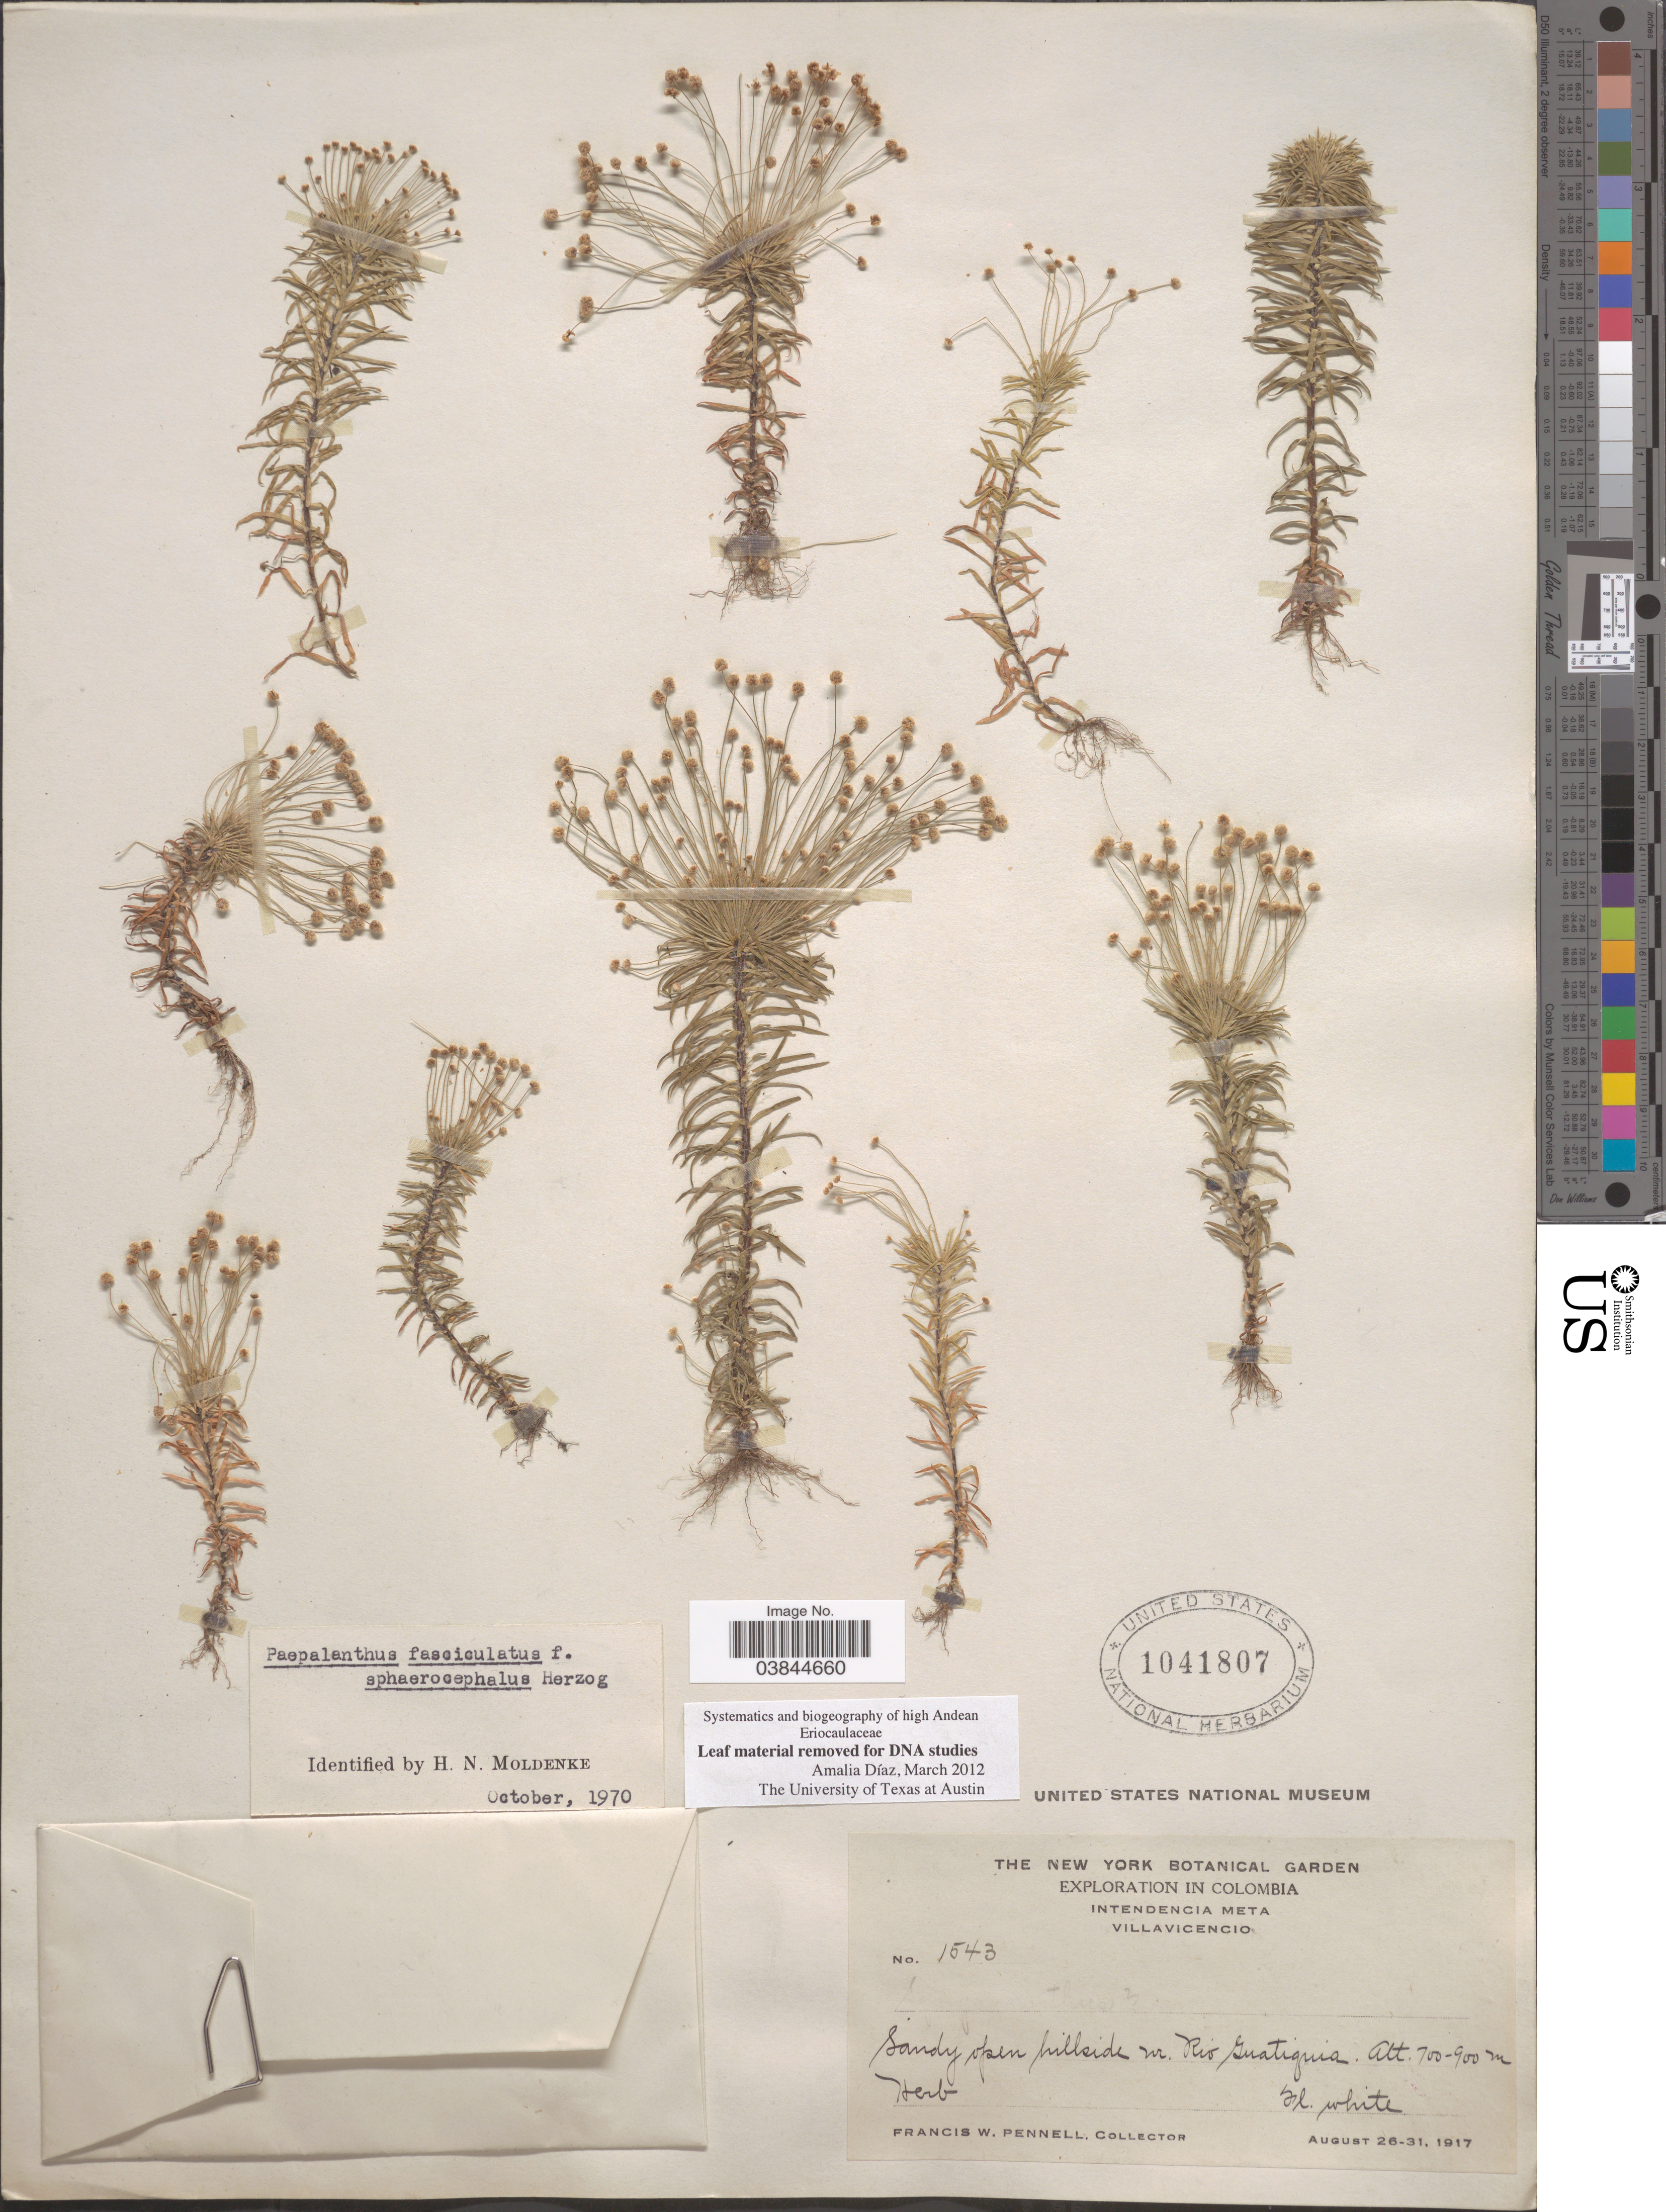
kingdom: Plantae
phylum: Tracheophyta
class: Liliopsida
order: Poales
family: Eriocaulaceae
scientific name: Giuliettia fasciculata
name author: (Rottb.) Andrino & Sano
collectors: F. W. Pennell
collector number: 1543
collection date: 1917-08-26/1917-08-31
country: Colombia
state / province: Meta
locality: Intendencia Meta. Villavicencio. Hillside nr. Rio Guatiquia.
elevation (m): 700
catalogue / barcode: US 1041807